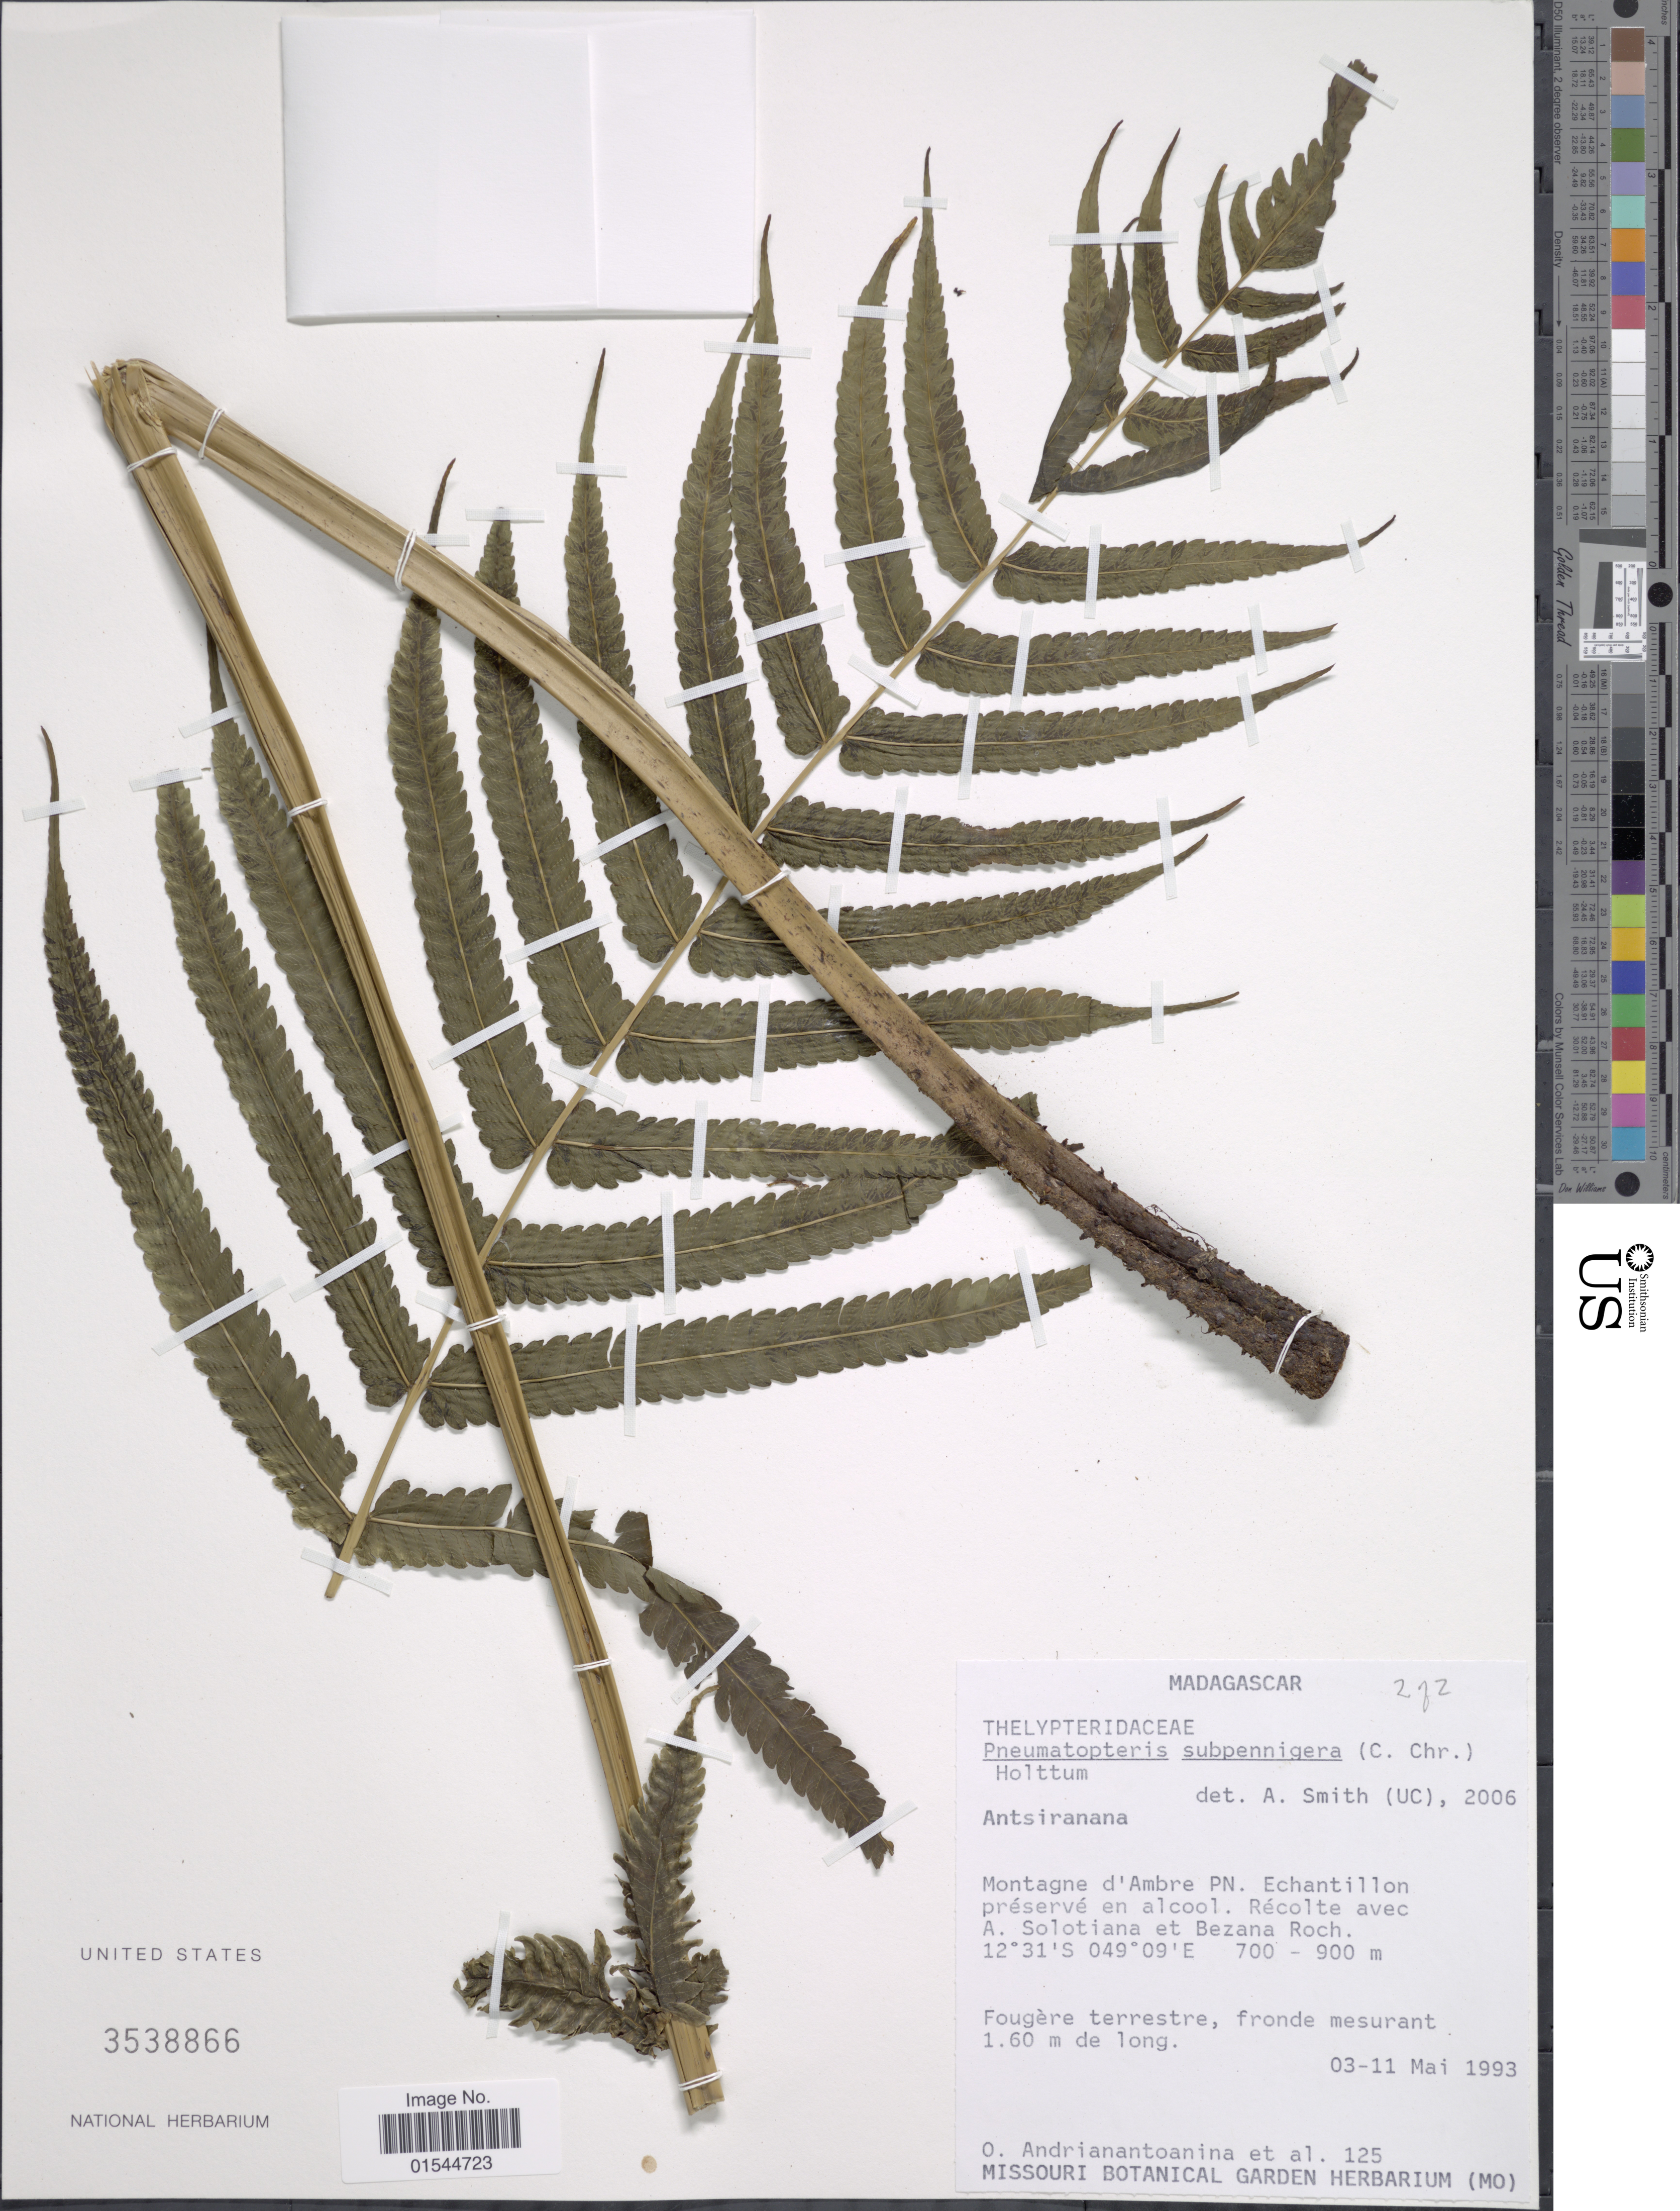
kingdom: Plantae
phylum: Tracheophyta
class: Polypodiopsida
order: Polypodiales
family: Thelypteridaceae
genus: Pneumatopteris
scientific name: Pneumatopteris subpennigera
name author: (C. Chr.) Holttum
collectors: O. Andrianantoanina, A. Solotiana & R. Bezana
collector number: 125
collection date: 1993-05-03/1993-05-11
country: Madagascar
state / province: Diana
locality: Montagne d'Ambre PN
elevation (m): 700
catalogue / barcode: US 3538866